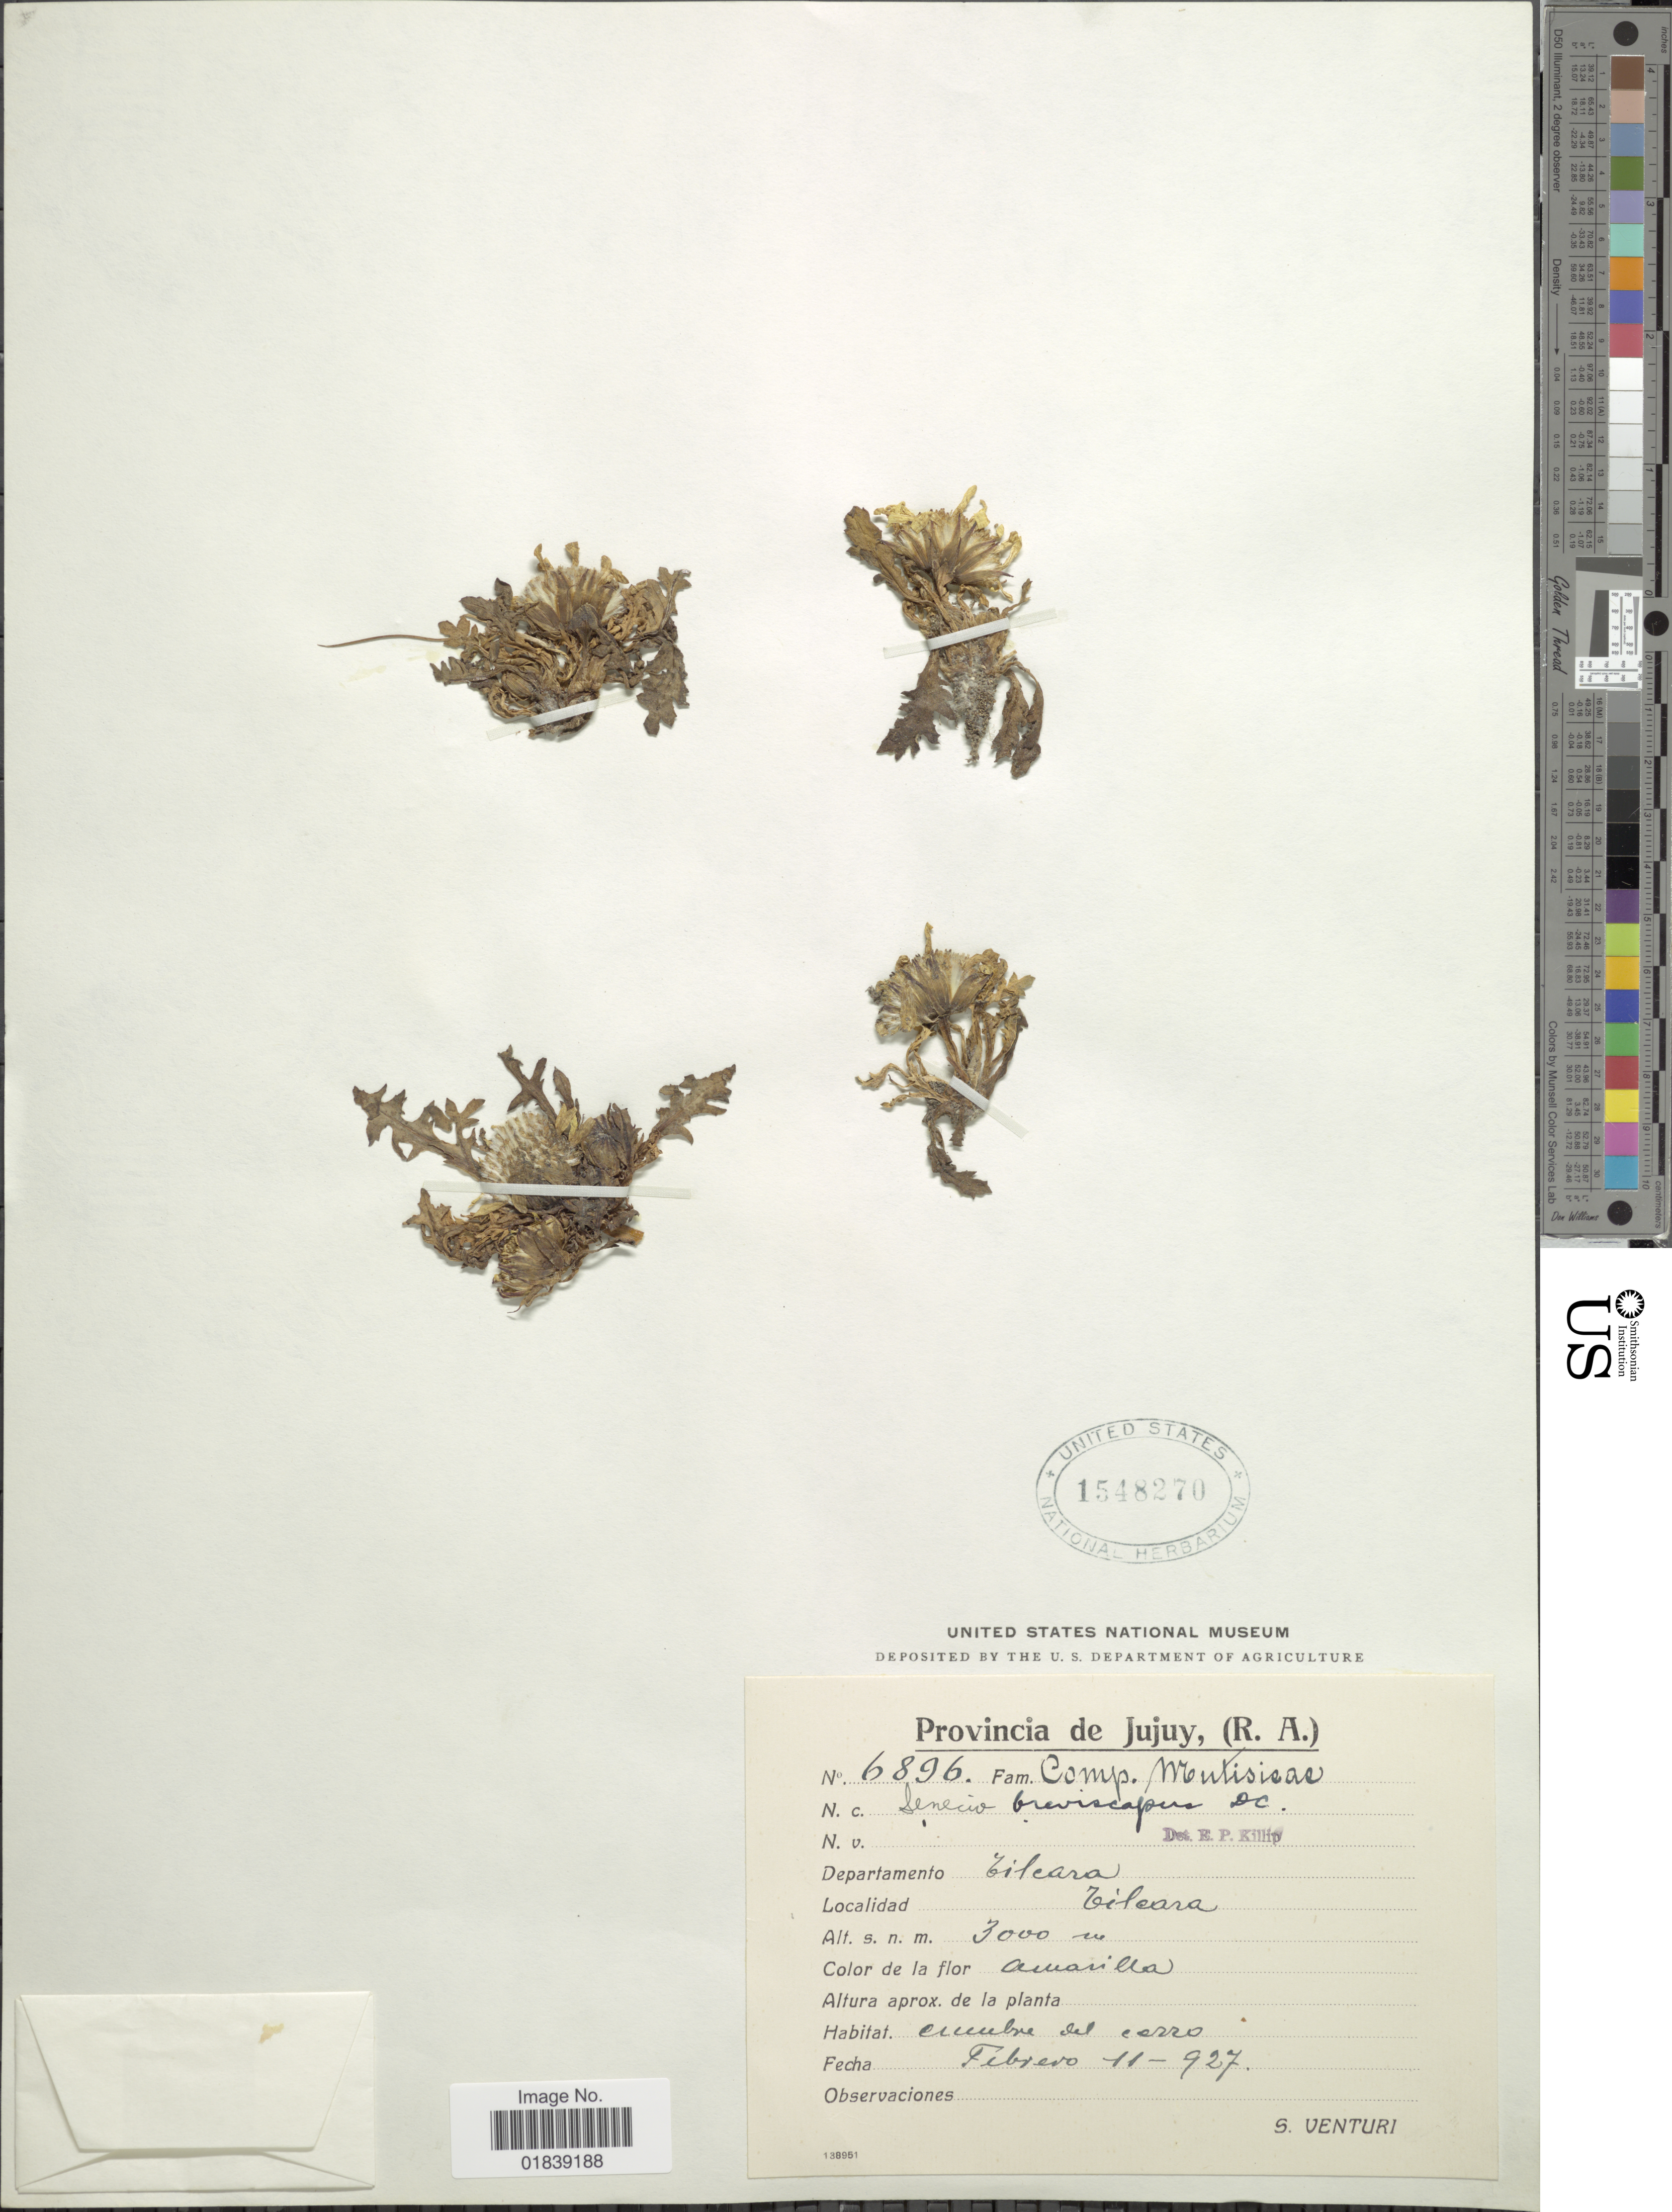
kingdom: Plantae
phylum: Tracheophyta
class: Magnoliopsida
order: Asterales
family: Asteraceae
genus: Senecio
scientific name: Senecio breviscapus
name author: DC.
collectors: S. Venturi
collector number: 6896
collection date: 1927-02-11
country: Argentina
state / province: Jujuy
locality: Departamento Tilcara, Tilcara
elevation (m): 3000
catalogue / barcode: US 1548270